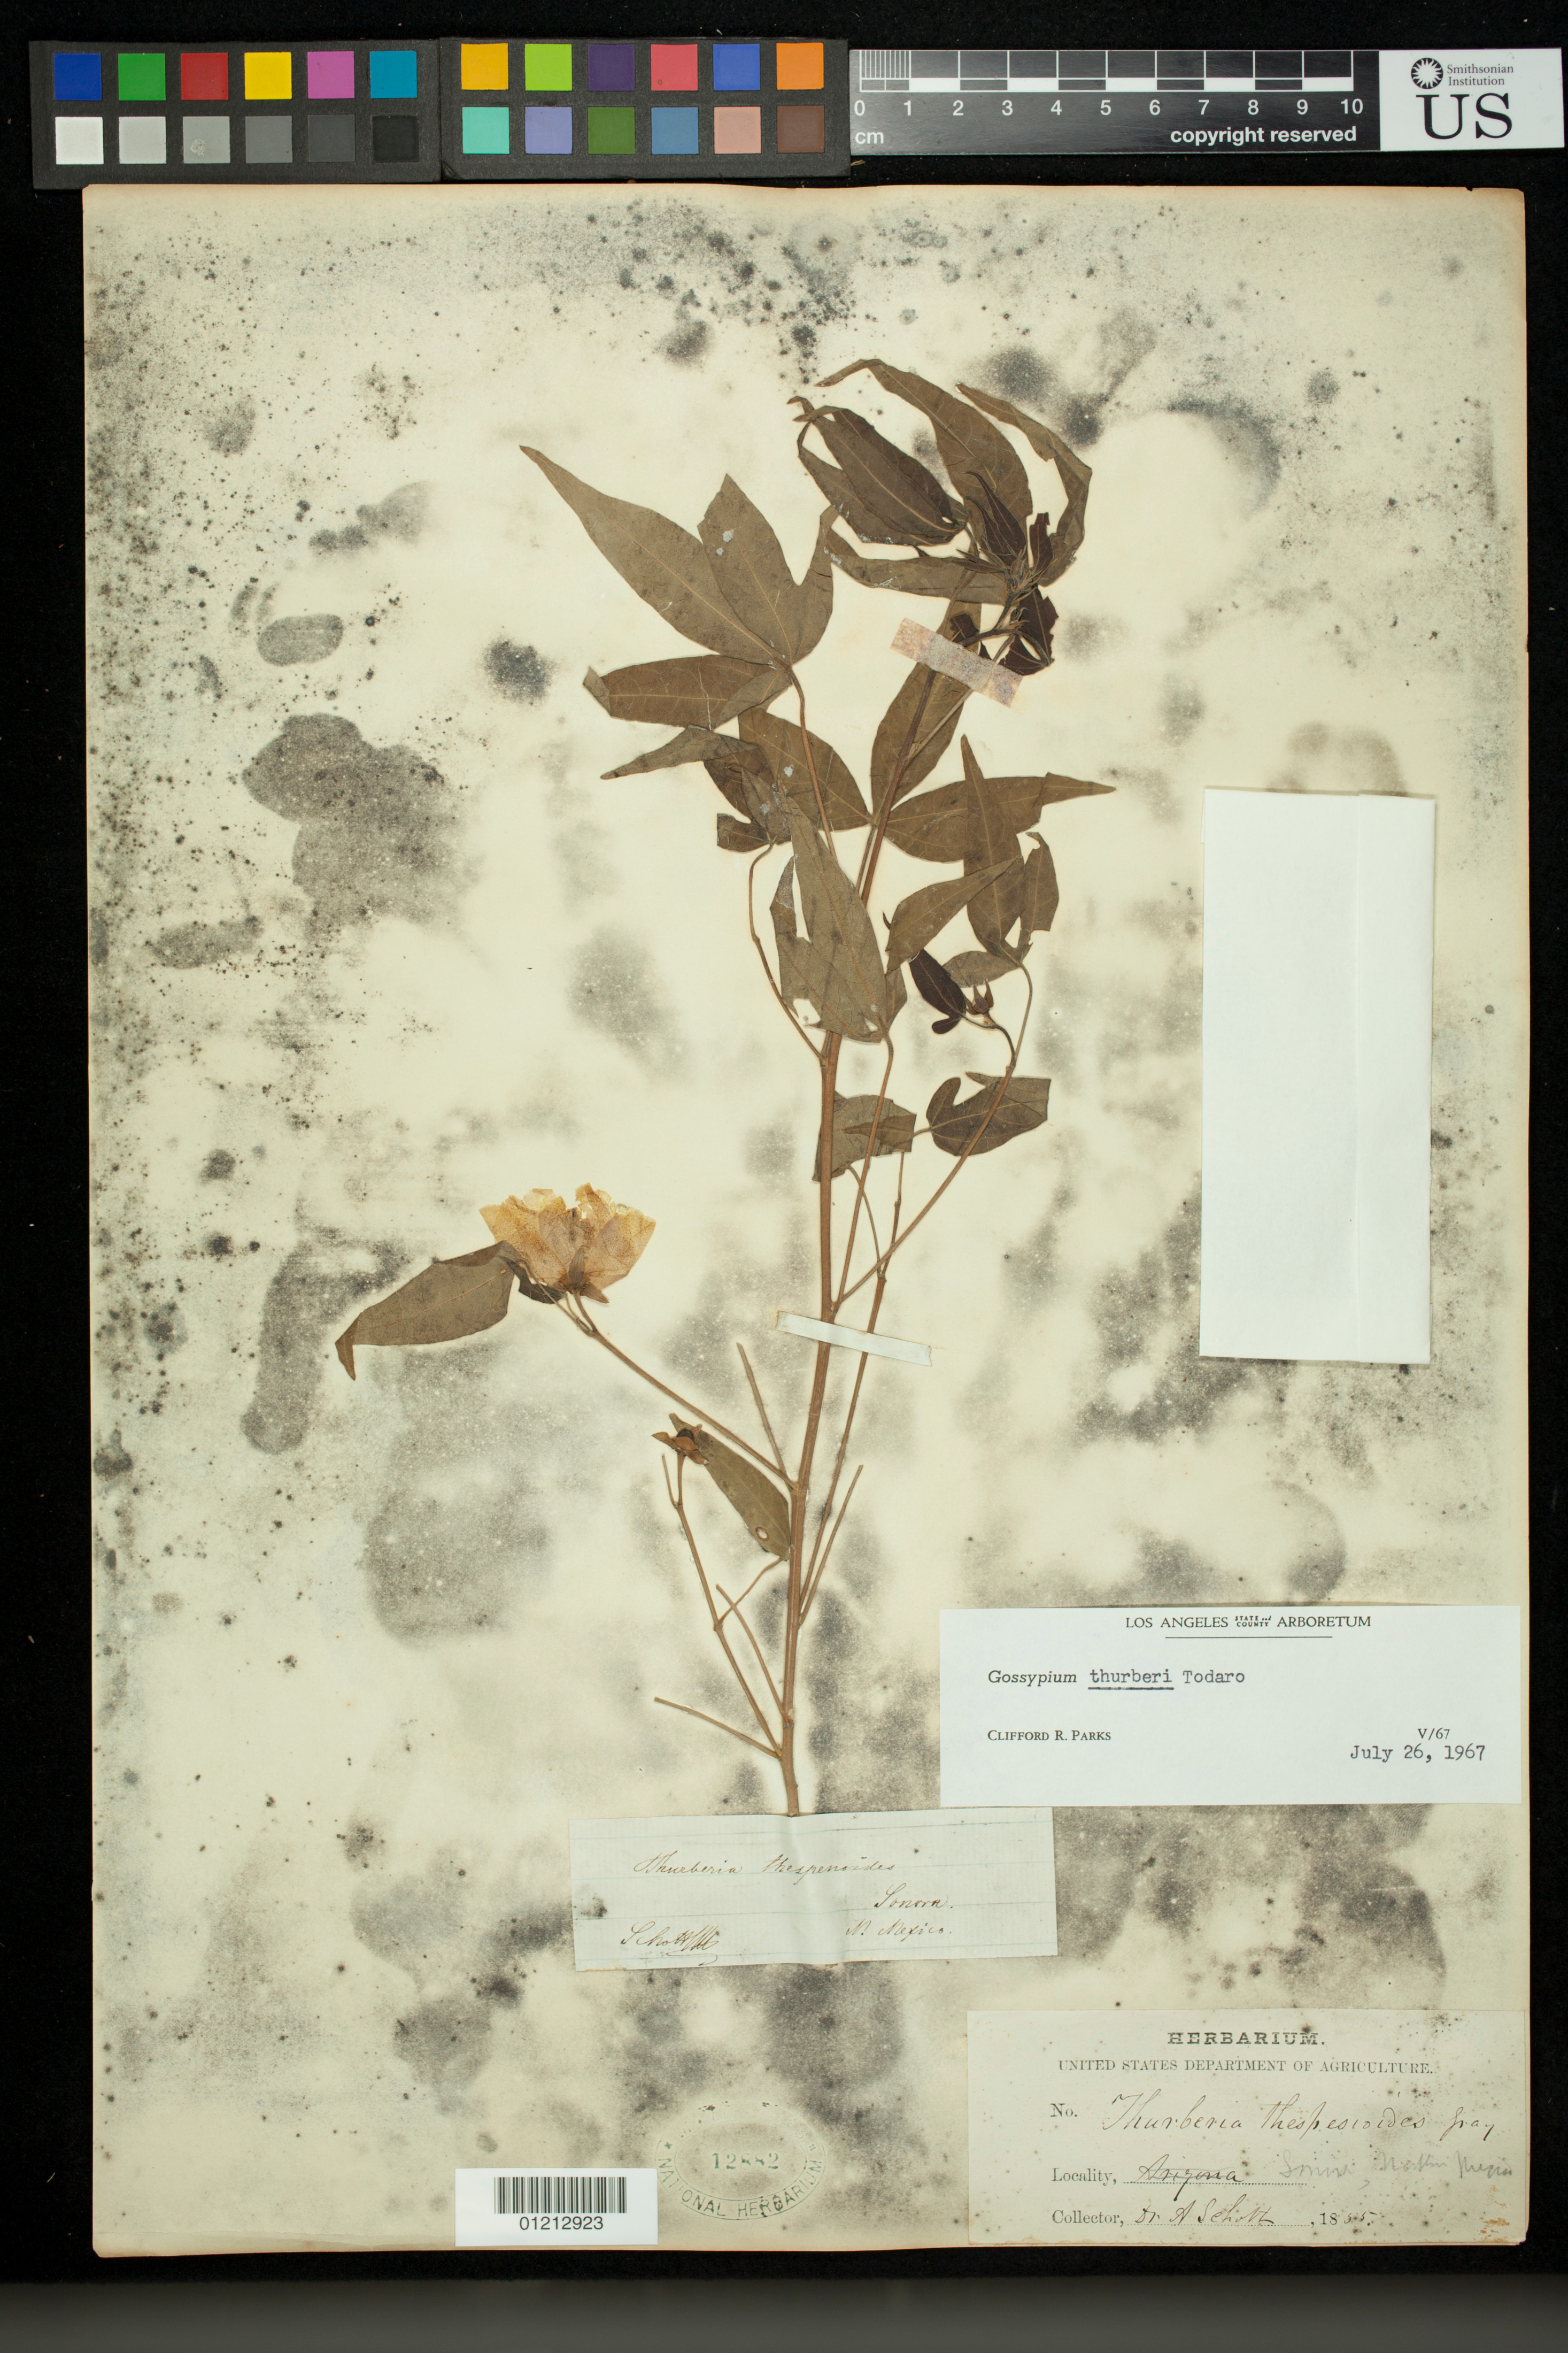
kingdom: Plantae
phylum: Tracheophyta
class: Magnoliopsida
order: Malvales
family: Malvaceae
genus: Gossypium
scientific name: Gossypium thurberi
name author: Tod.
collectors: A. Schultz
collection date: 1855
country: Mexico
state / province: Sonora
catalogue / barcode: US 12882